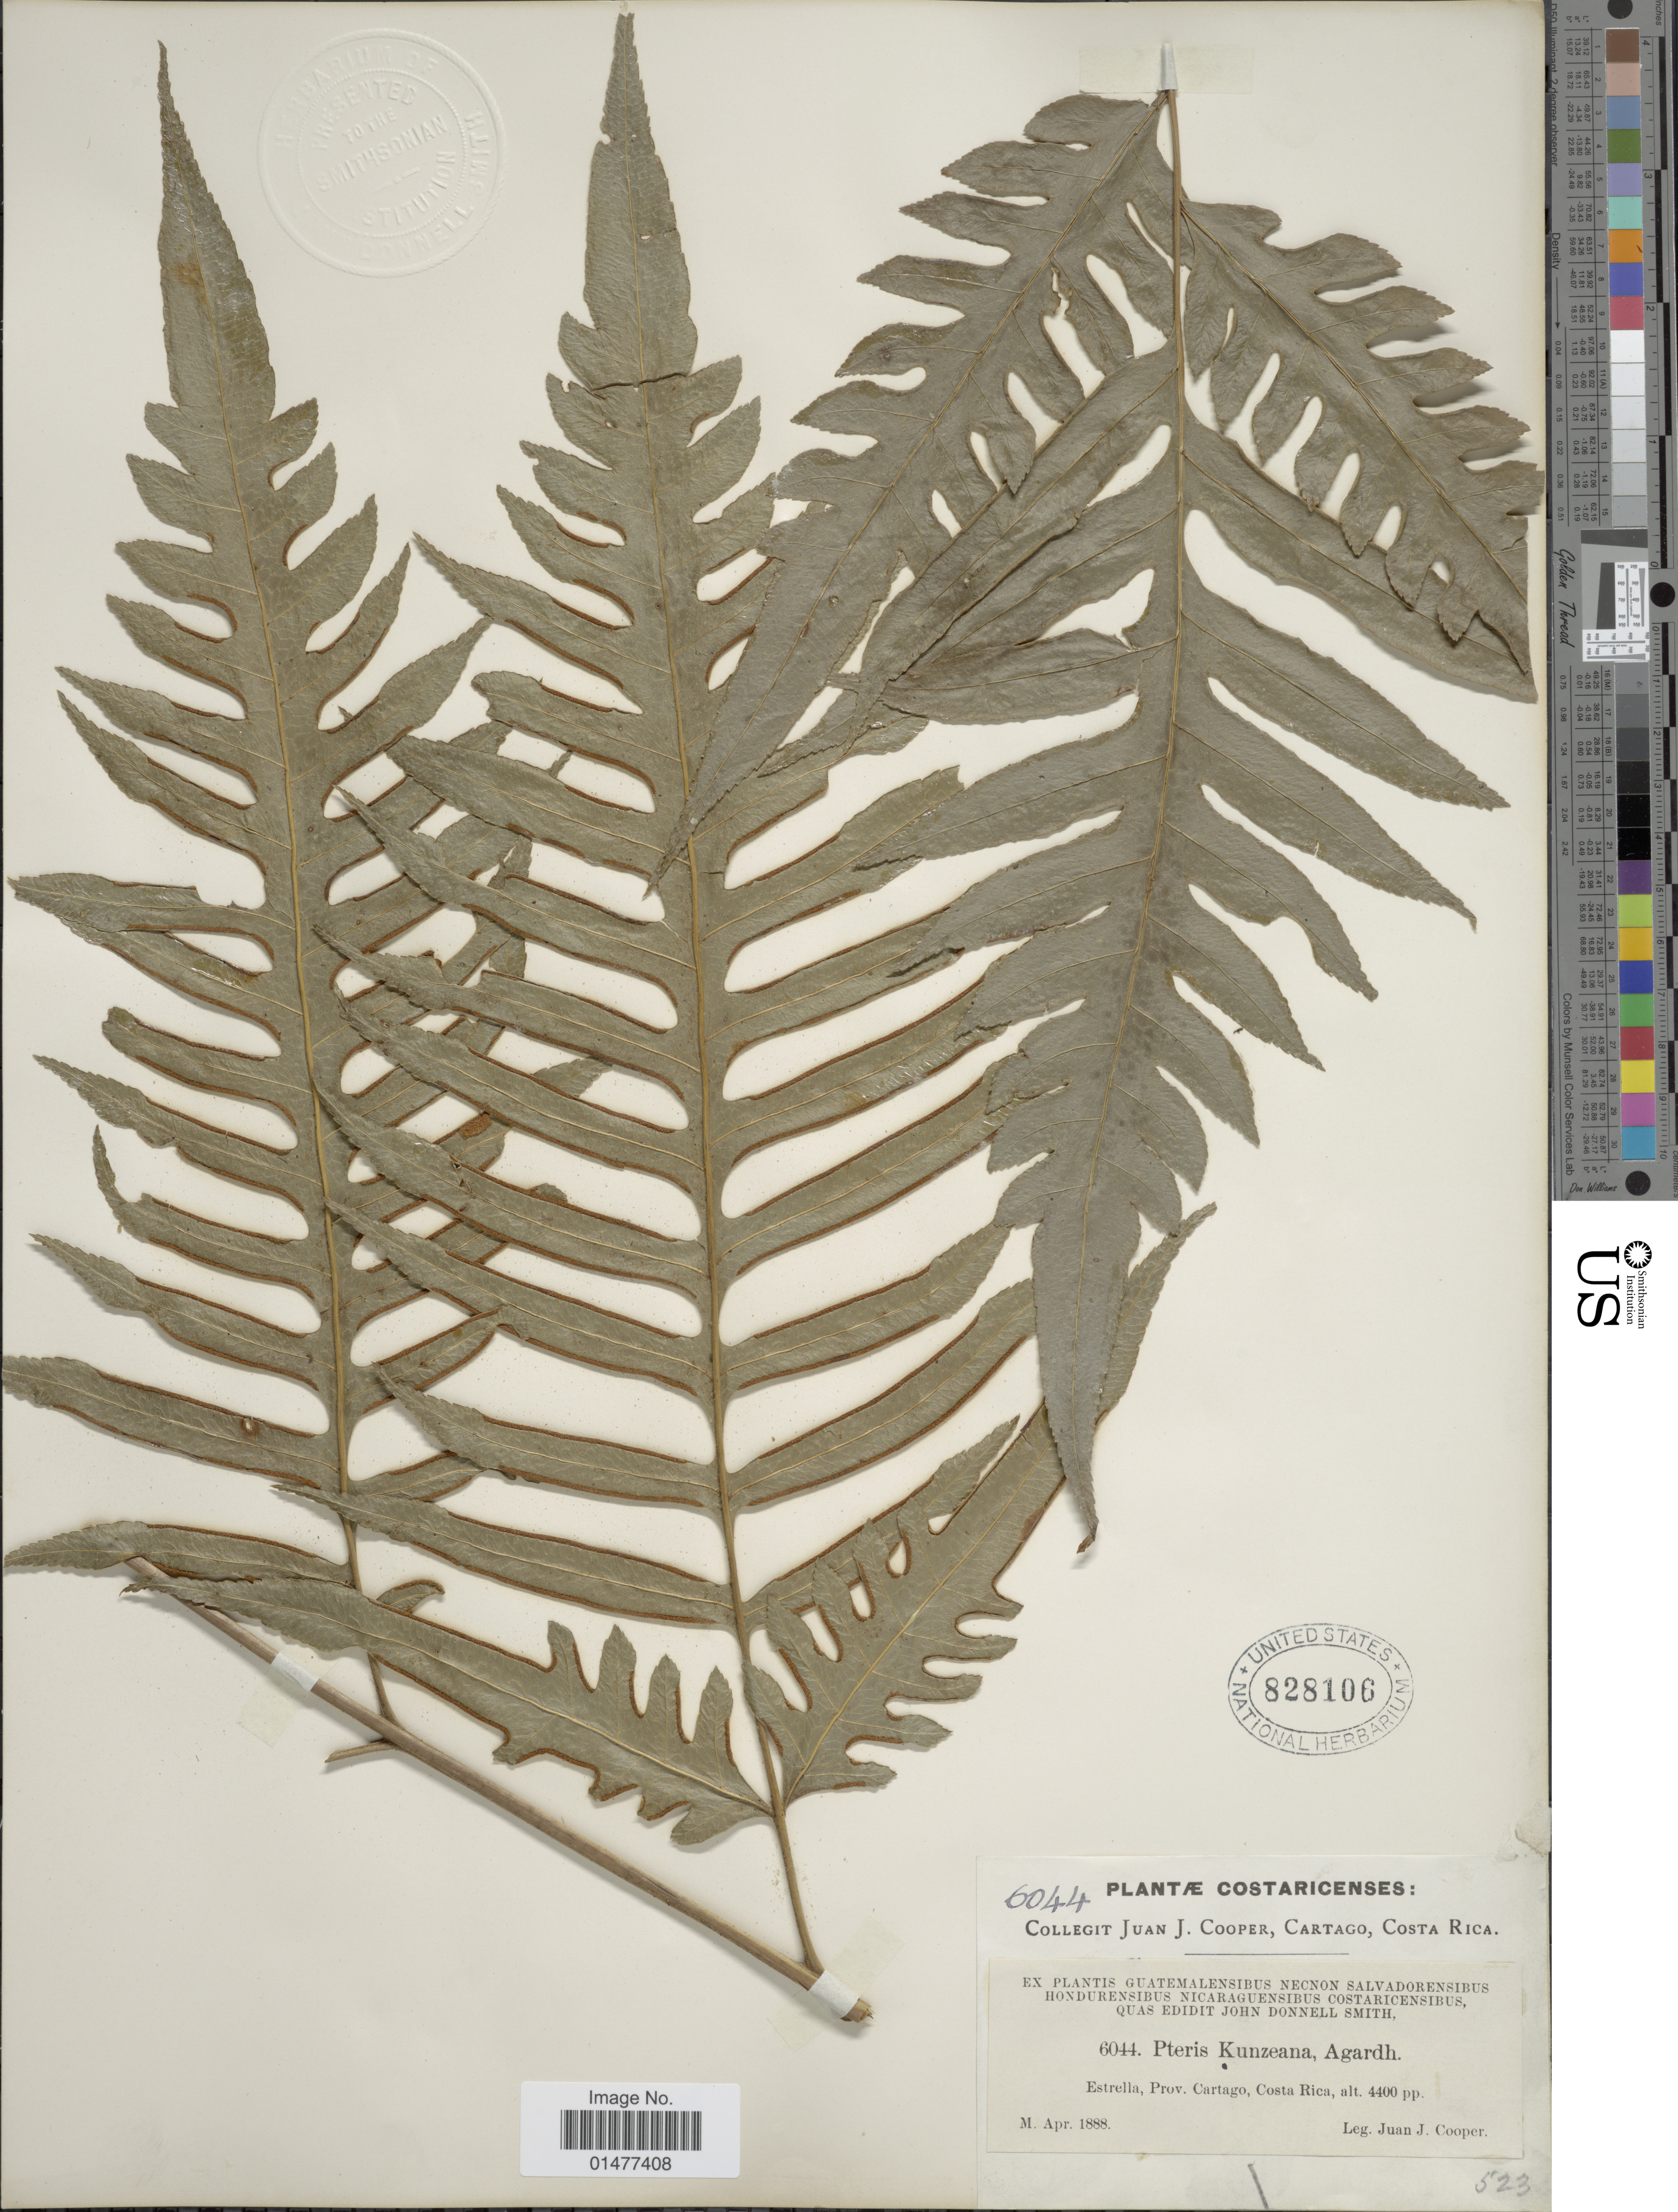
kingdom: Plantae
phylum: Tracheophyta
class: Polypodiopsida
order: Polypodiales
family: Pteridaceae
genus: Pteris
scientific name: Pteris altissima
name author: Poir.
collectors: J. J. Cooper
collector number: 6044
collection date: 1888-04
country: Costa Rica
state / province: Cartago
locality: Estrella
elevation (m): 1341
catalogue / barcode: US 828106